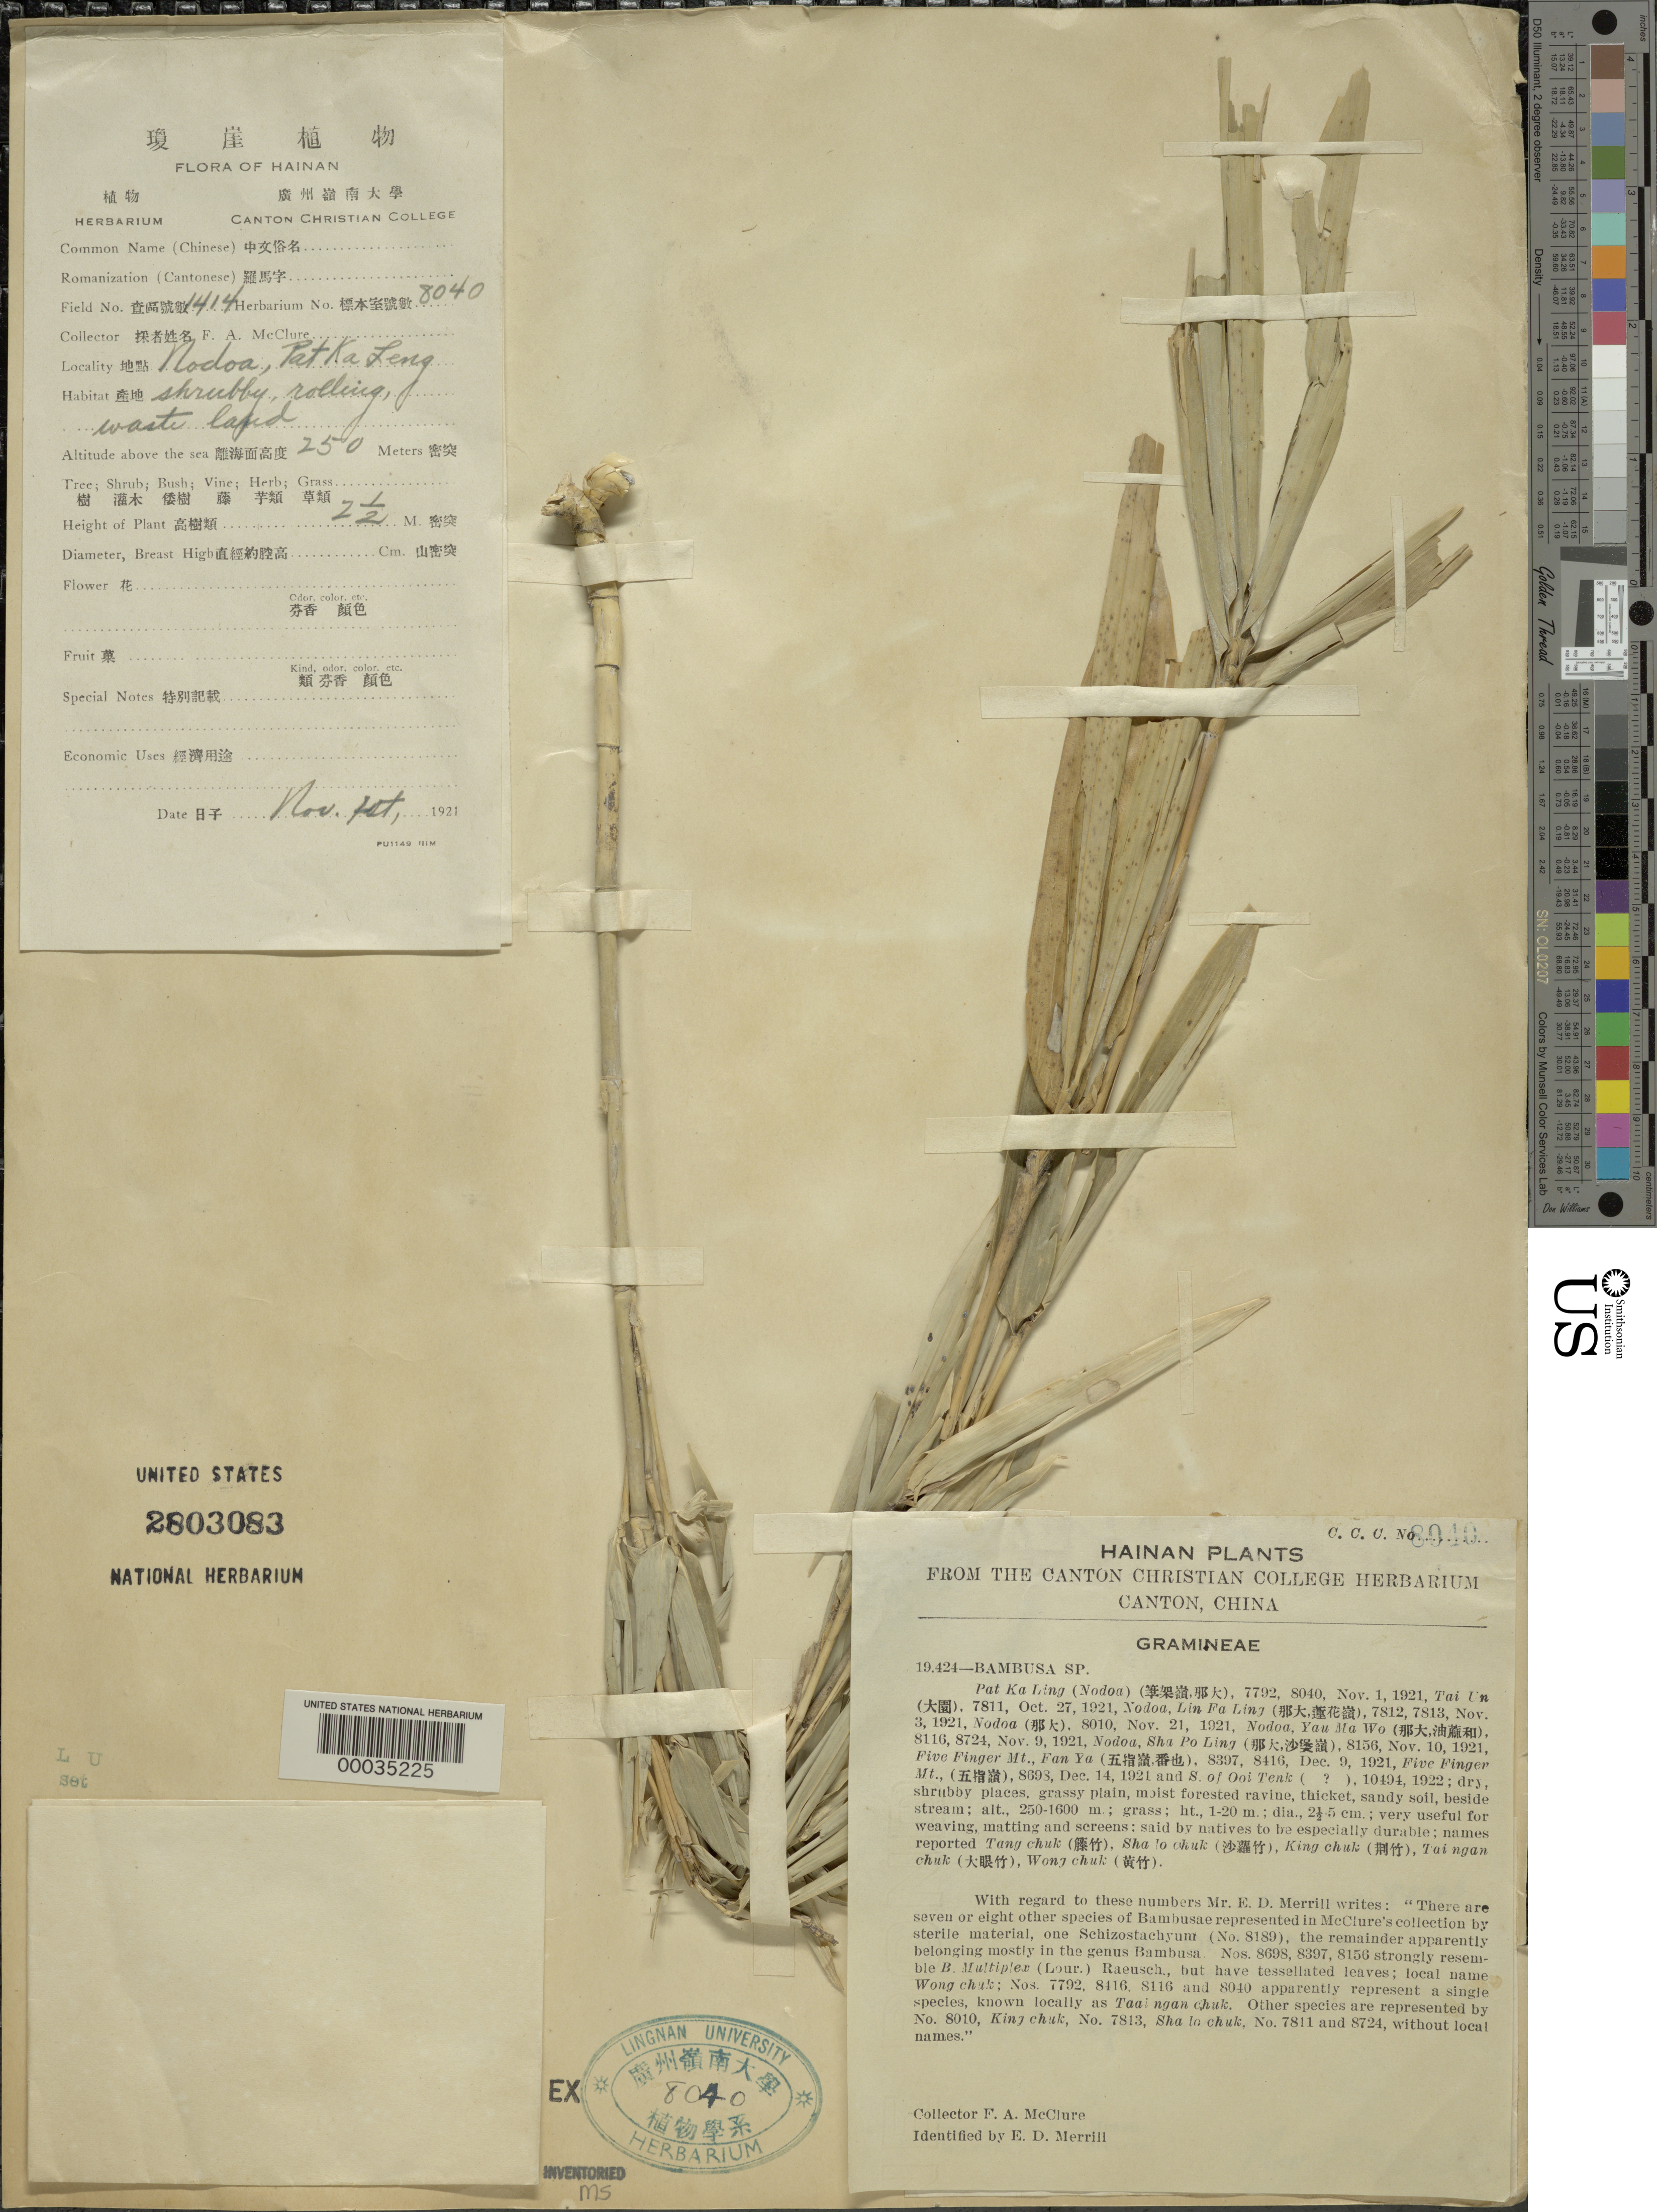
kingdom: Plantae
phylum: Tracheophyta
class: Liliopsida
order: Poales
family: Poaceae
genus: Bambusa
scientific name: Bambusa sp.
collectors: F. A. McClure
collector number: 1414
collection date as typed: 01 Nov 1921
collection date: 1921-11-01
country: China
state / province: Hainan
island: Hainan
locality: Nodoa, pat ka leng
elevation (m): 250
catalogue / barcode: US 2803083